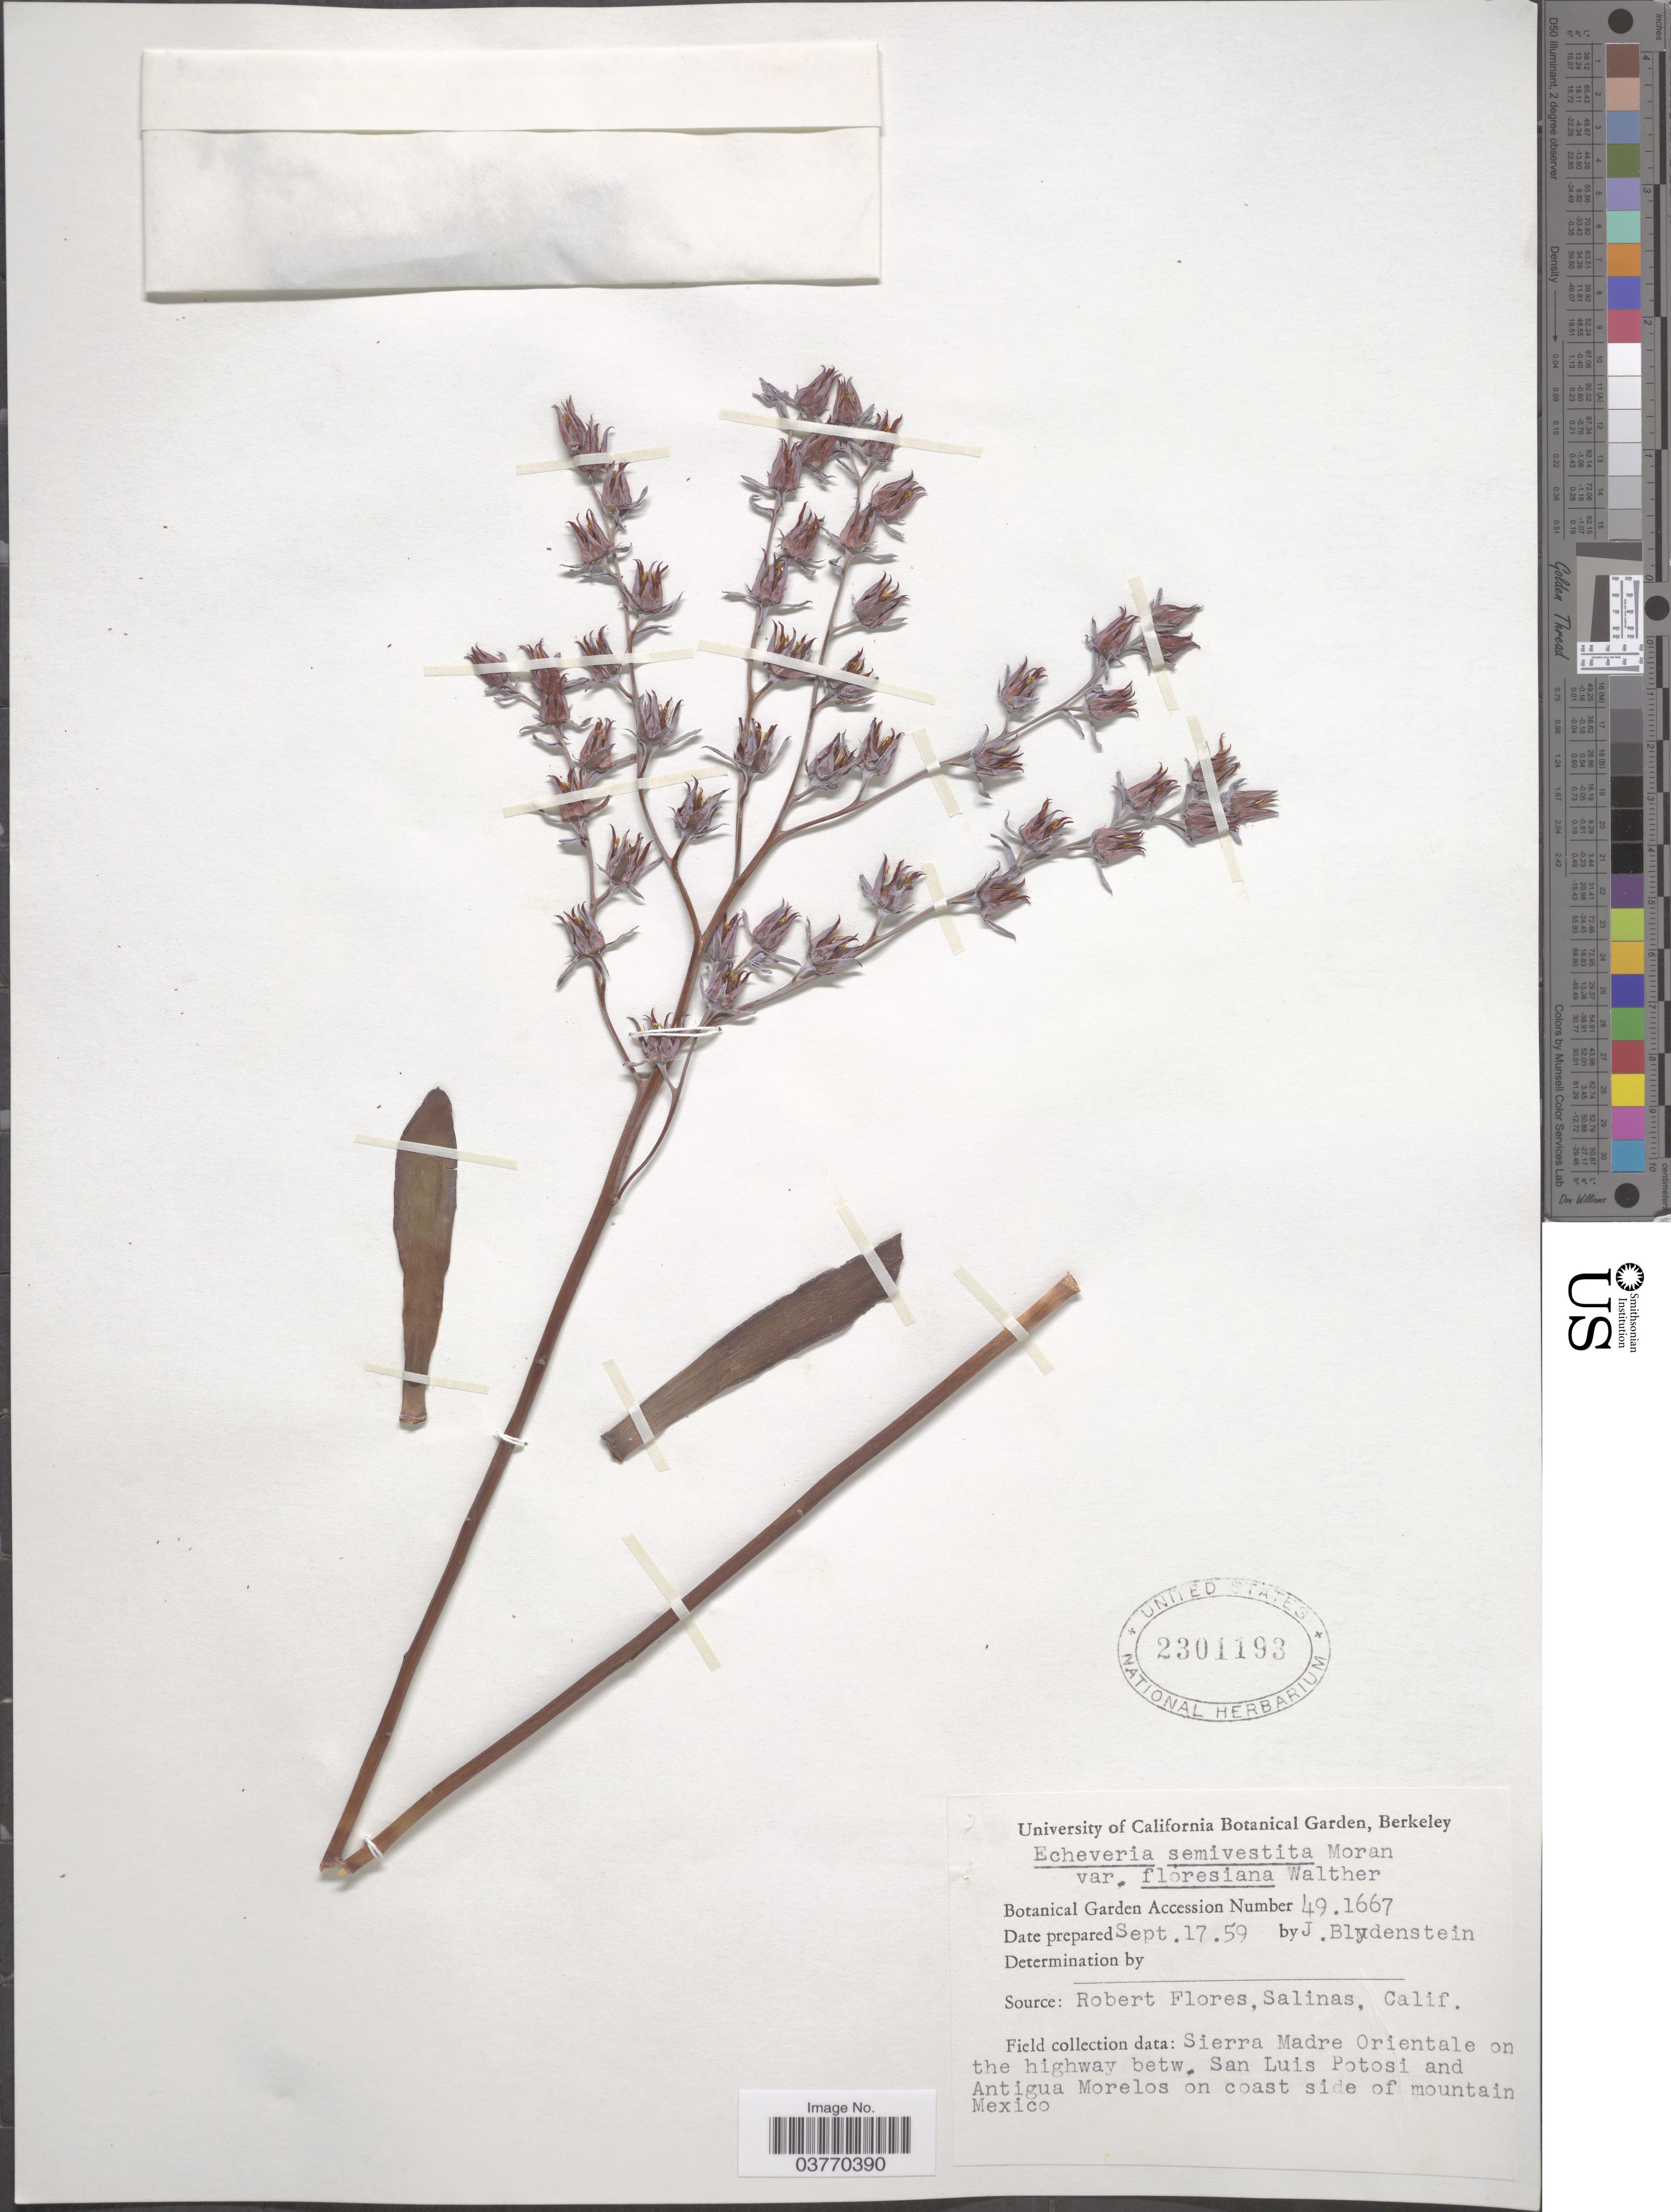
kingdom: Plantae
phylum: Tracheophyta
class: Magnoliopsida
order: Saxifragales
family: Crassulaceae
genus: Echeveria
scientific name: Echeveria semivestita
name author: Moran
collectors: J. Blydenstein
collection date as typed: Transcribed d/m/y: 17/9/59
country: United States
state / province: California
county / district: Alameda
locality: University of Calfiornia Botanical Garden, Berkeley.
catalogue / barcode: US 2301193